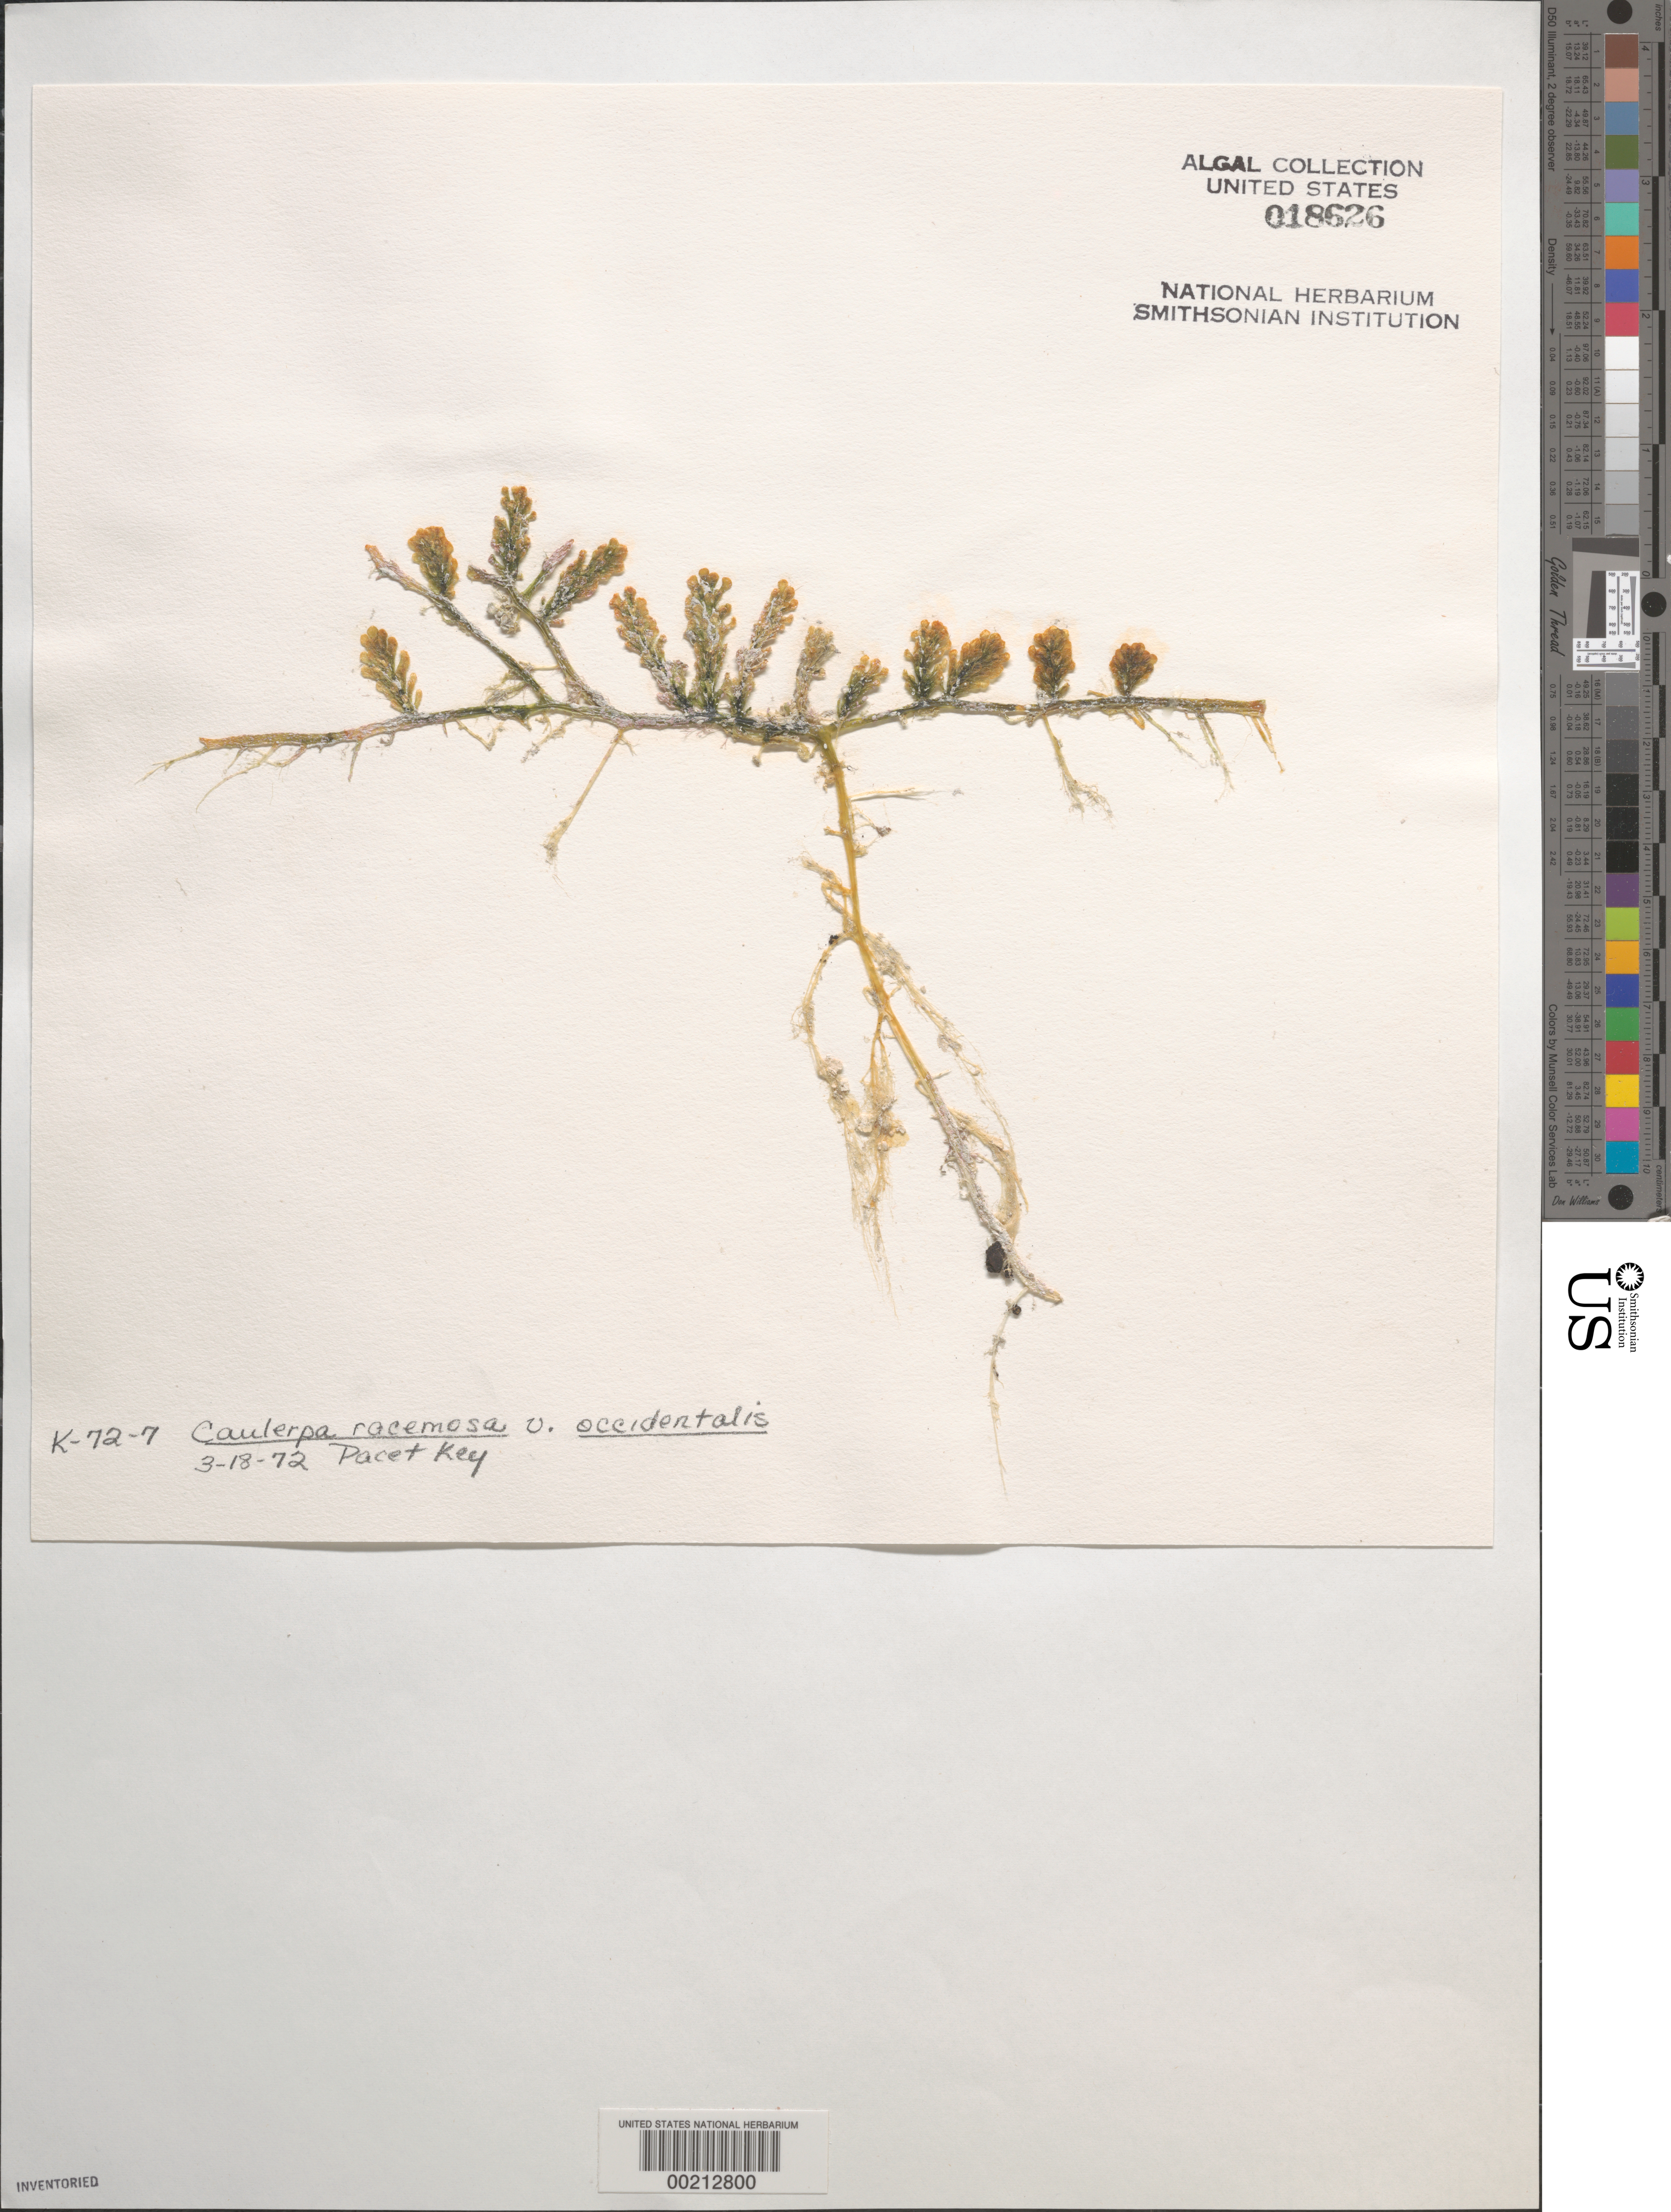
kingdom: Plantae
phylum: Chlorophyta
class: Ulvophyceae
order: Bryopsidales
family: Caulerpaceae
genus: Caulerpa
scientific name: Caulerpa racemosa var. occidentalis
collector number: K-72-7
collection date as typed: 18 Mar 1972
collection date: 1972-03-18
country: United States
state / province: Florida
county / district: Monroe County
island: Pacet Key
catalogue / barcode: US 18626